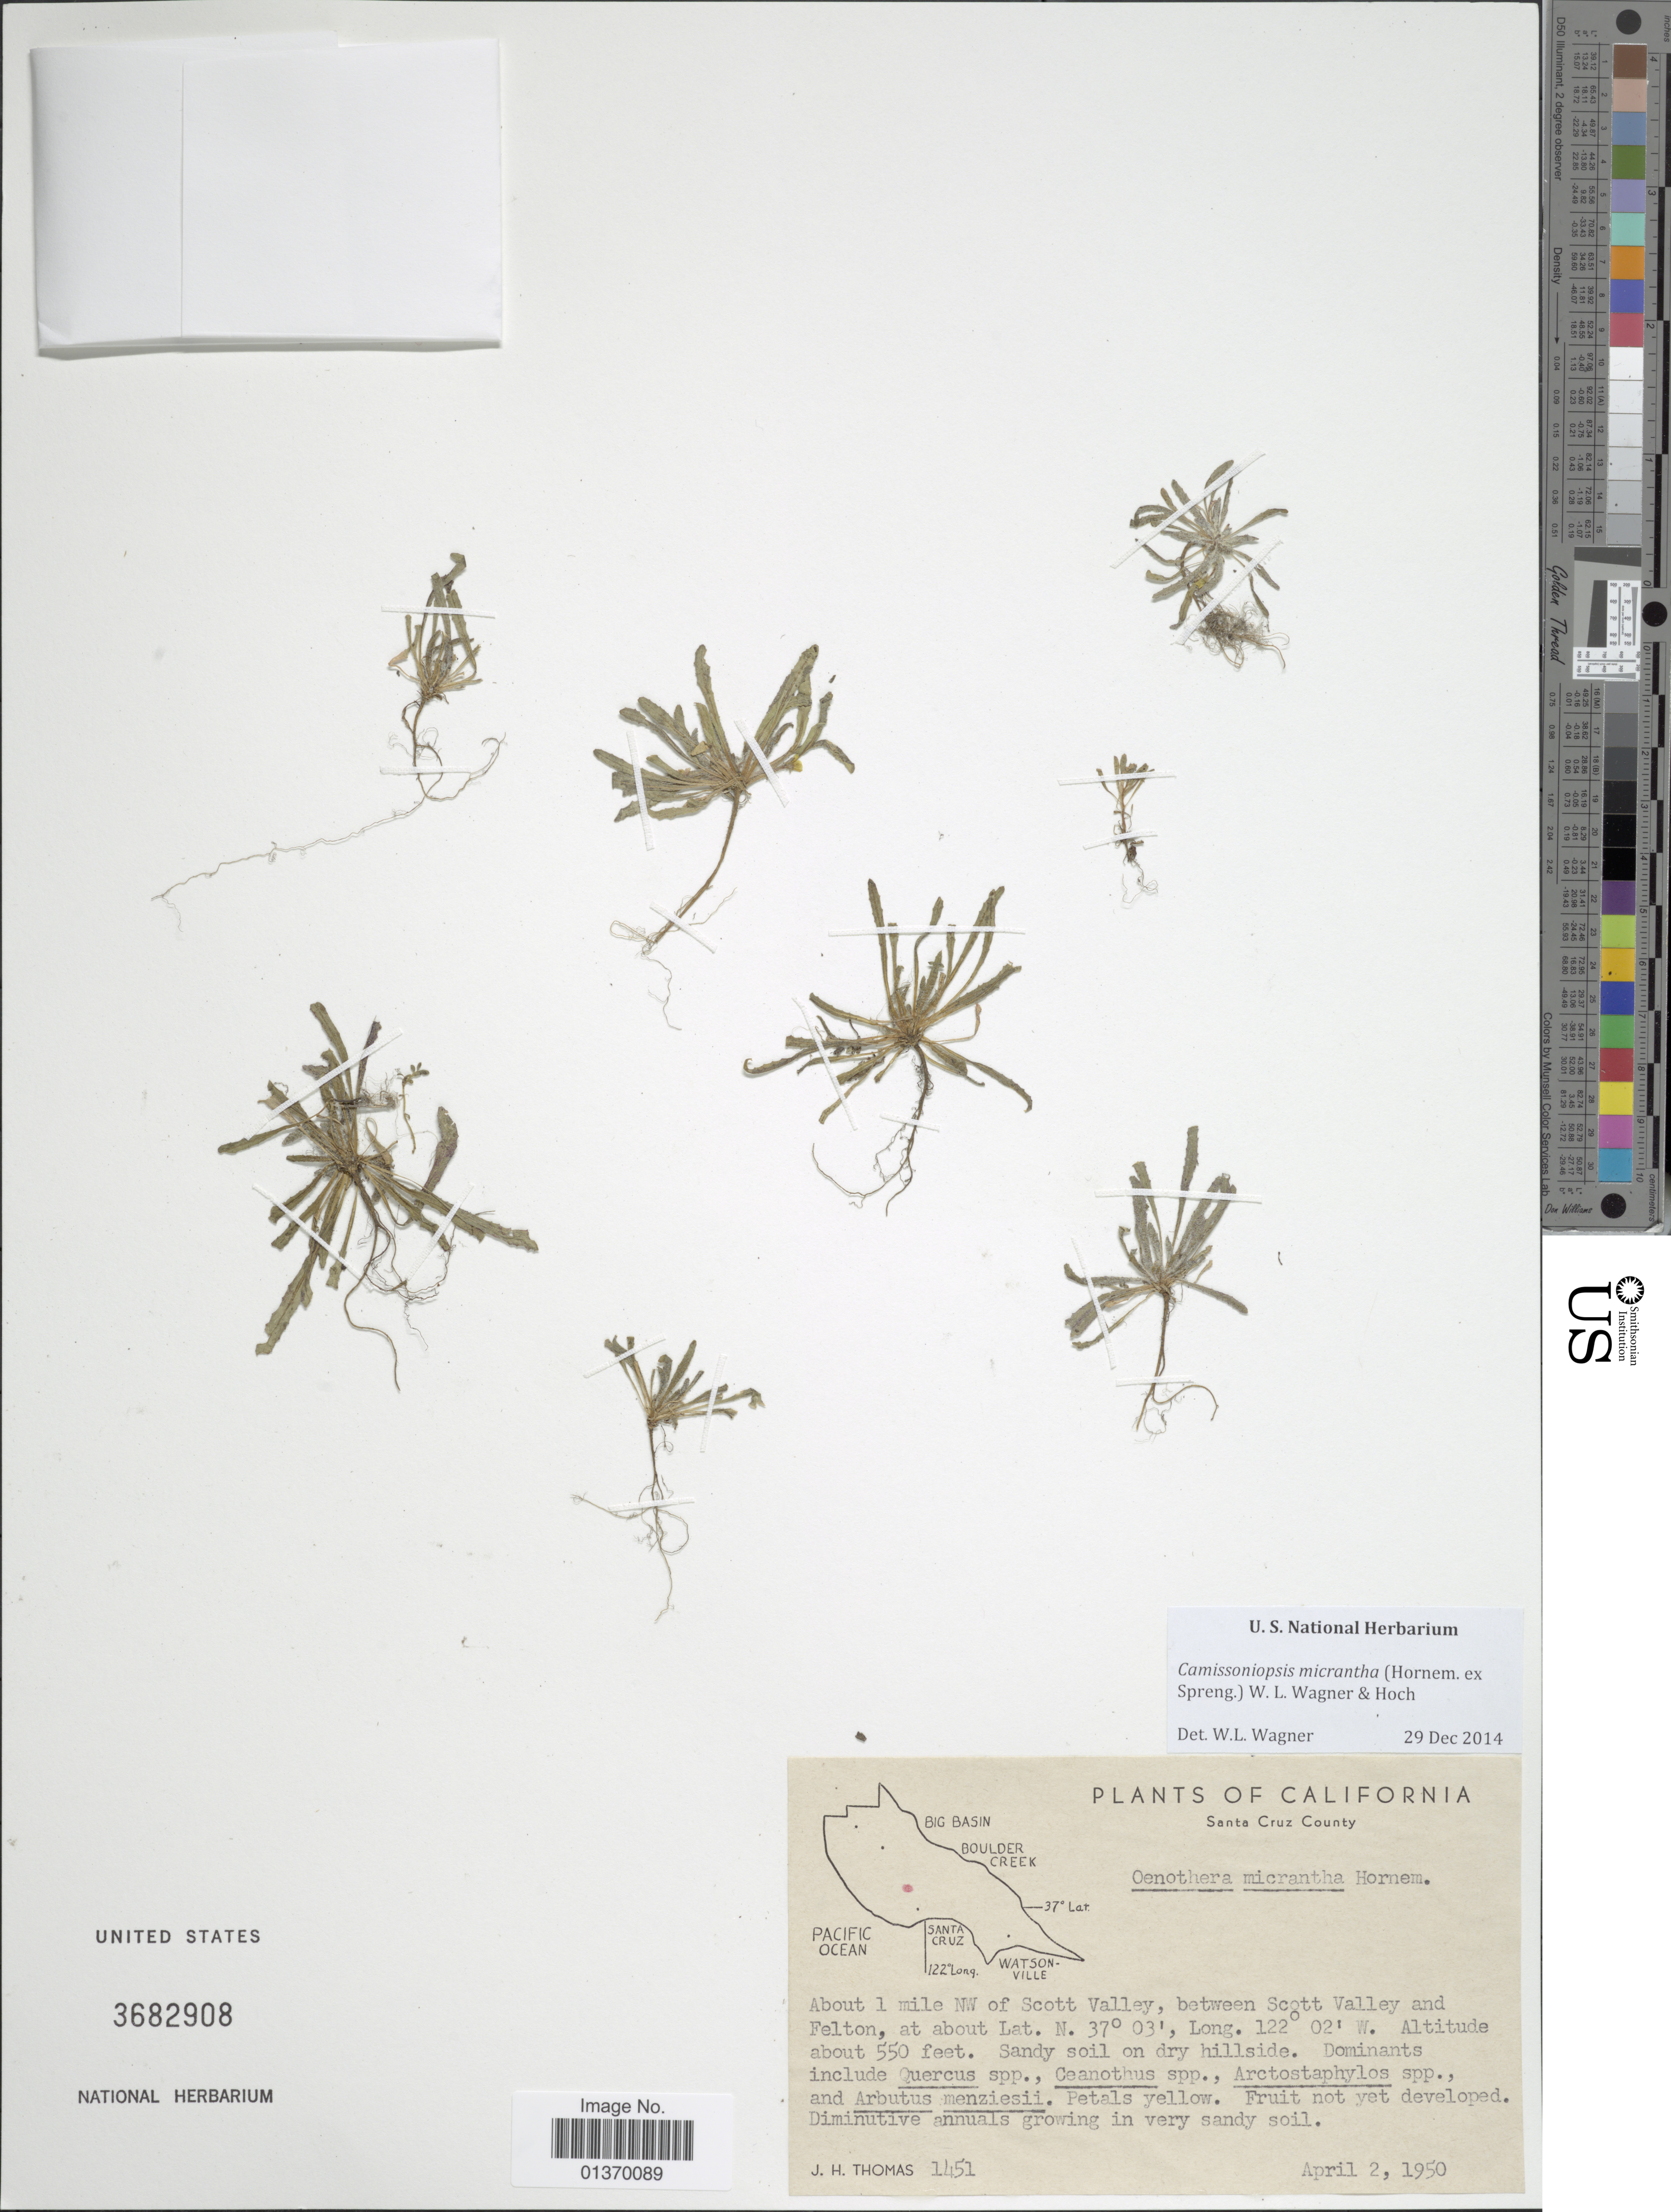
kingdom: Plantae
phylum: Tracheophyta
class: Magnoliopsida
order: Myrtales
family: Onagraceae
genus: Camissoniopsis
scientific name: Camissoniopsis micrantha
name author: (Hornem. ex Spreng.) W.L. Wagner & Hoch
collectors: J. H. Thomas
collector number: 1451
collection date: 1950-04-02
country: United States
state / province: California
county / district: Santa Cruz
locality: Santa Cruz County, About 1 mile NW of Scott Valley, between Scott Valley and Felton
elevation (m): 168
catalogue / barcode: US 3682908